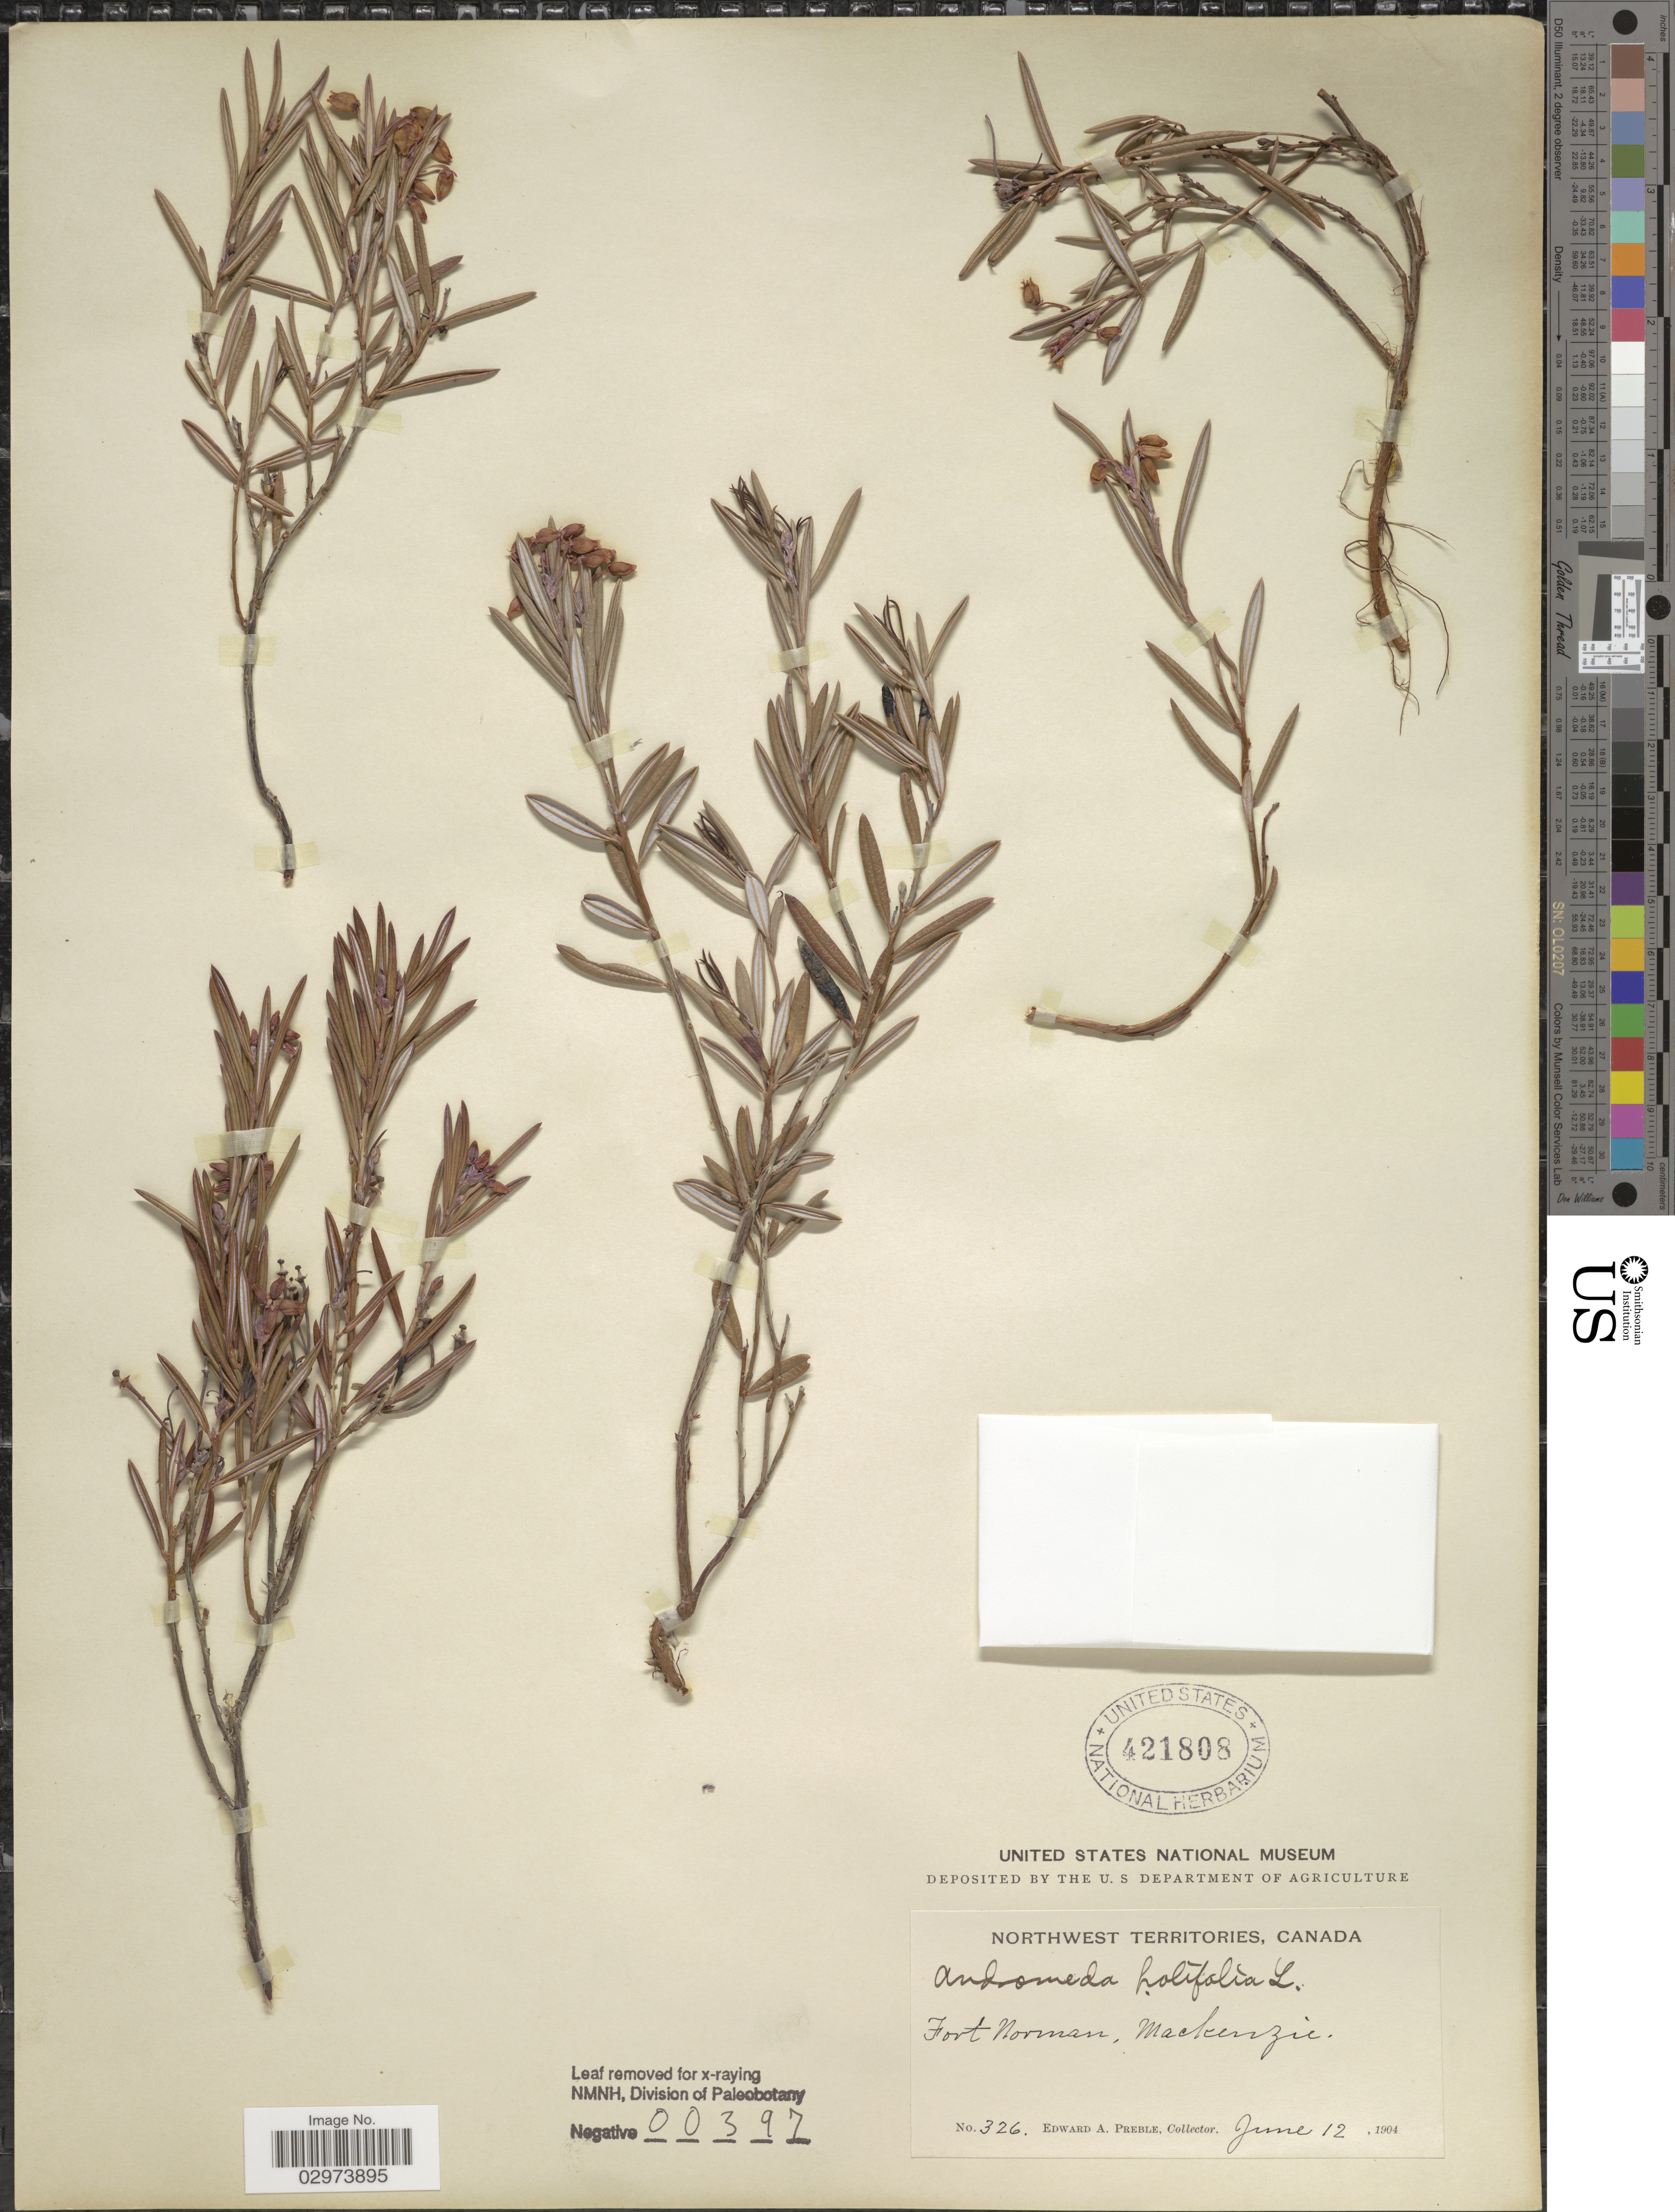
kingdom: Plantae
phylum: Tracheophyta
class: Magnoliopsida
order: Ericales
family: Ericaceae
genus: Andromeda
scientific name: Andromeda polifolia var. latifolia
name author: Aiton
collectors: E. Preble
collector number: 326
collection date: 1904-06-12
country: Canada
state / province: Northwest Territories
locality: Fort Norman, Mackenzie.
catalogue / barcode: US 421808